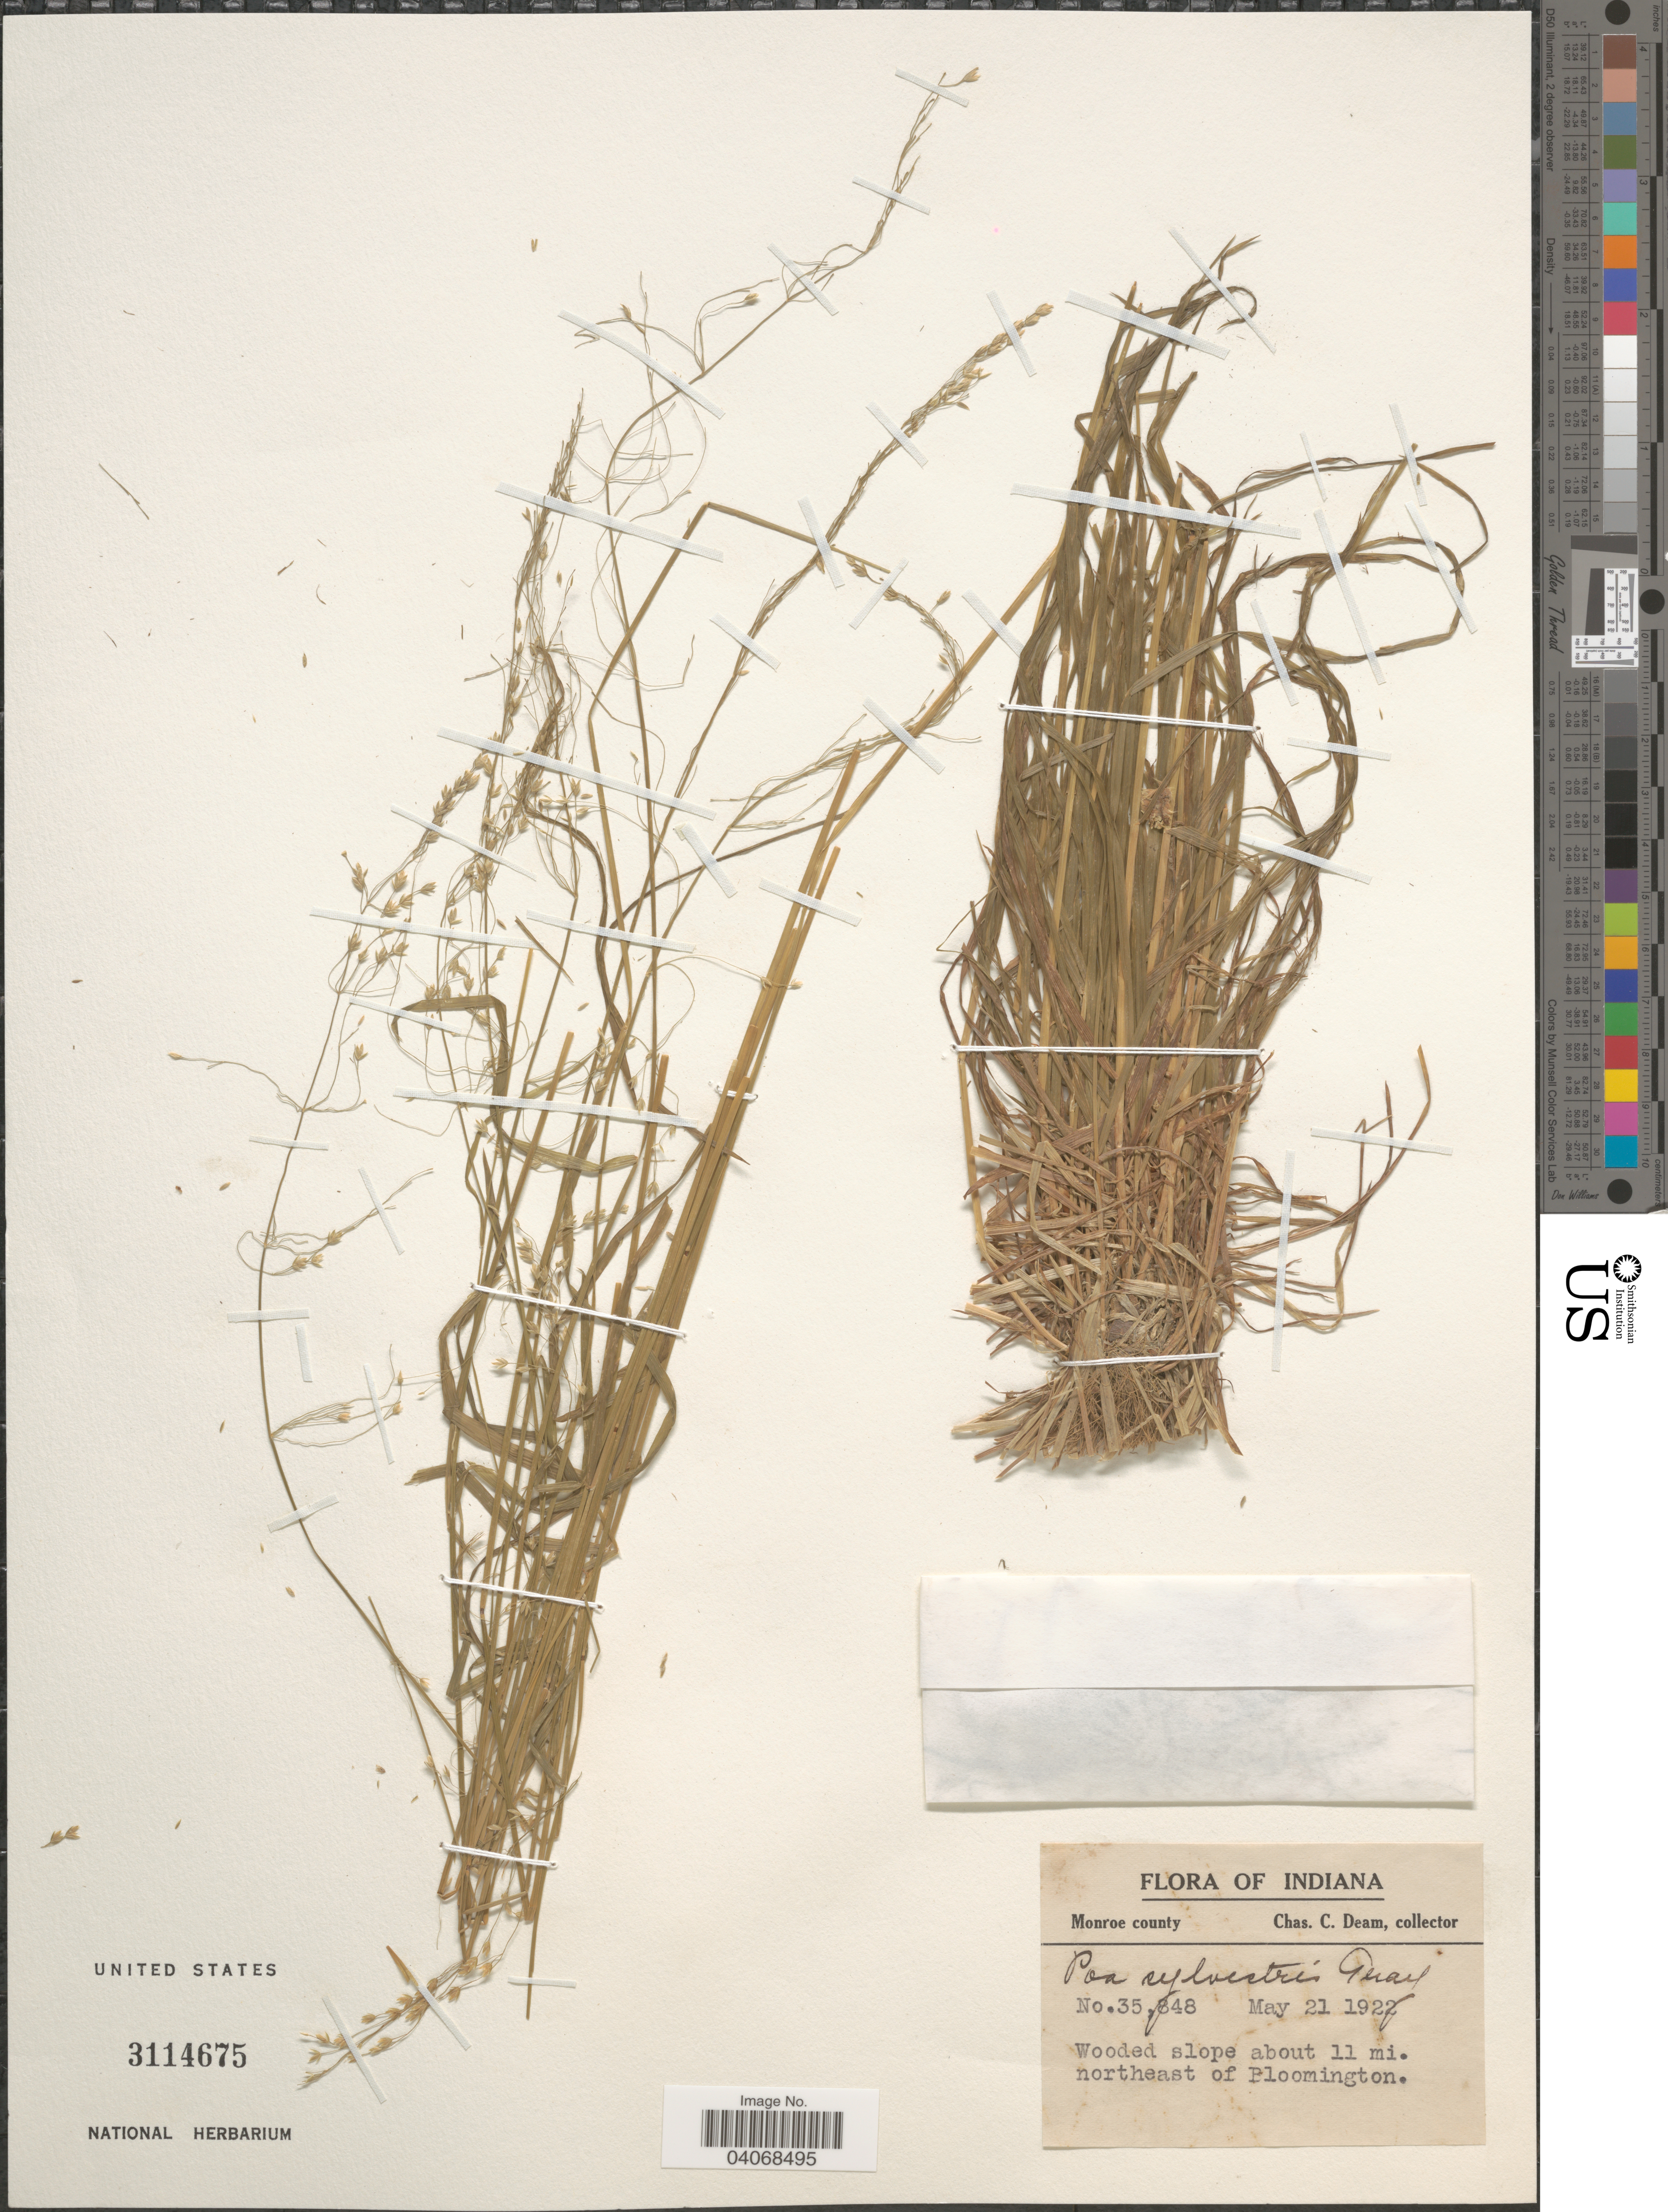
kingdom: Plantae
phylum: Tracheophyta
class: Liliopsida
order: Poales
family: Poaceae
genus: Poa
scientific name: Poa sylvestris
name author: A. Gray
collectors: C. C. Deam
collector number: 35848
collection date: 1922-05-21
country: United States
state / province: Indiana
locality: Wooded slope about 11 mi. northeast of Bloomington. Monroe county.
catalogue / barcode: US 3114675